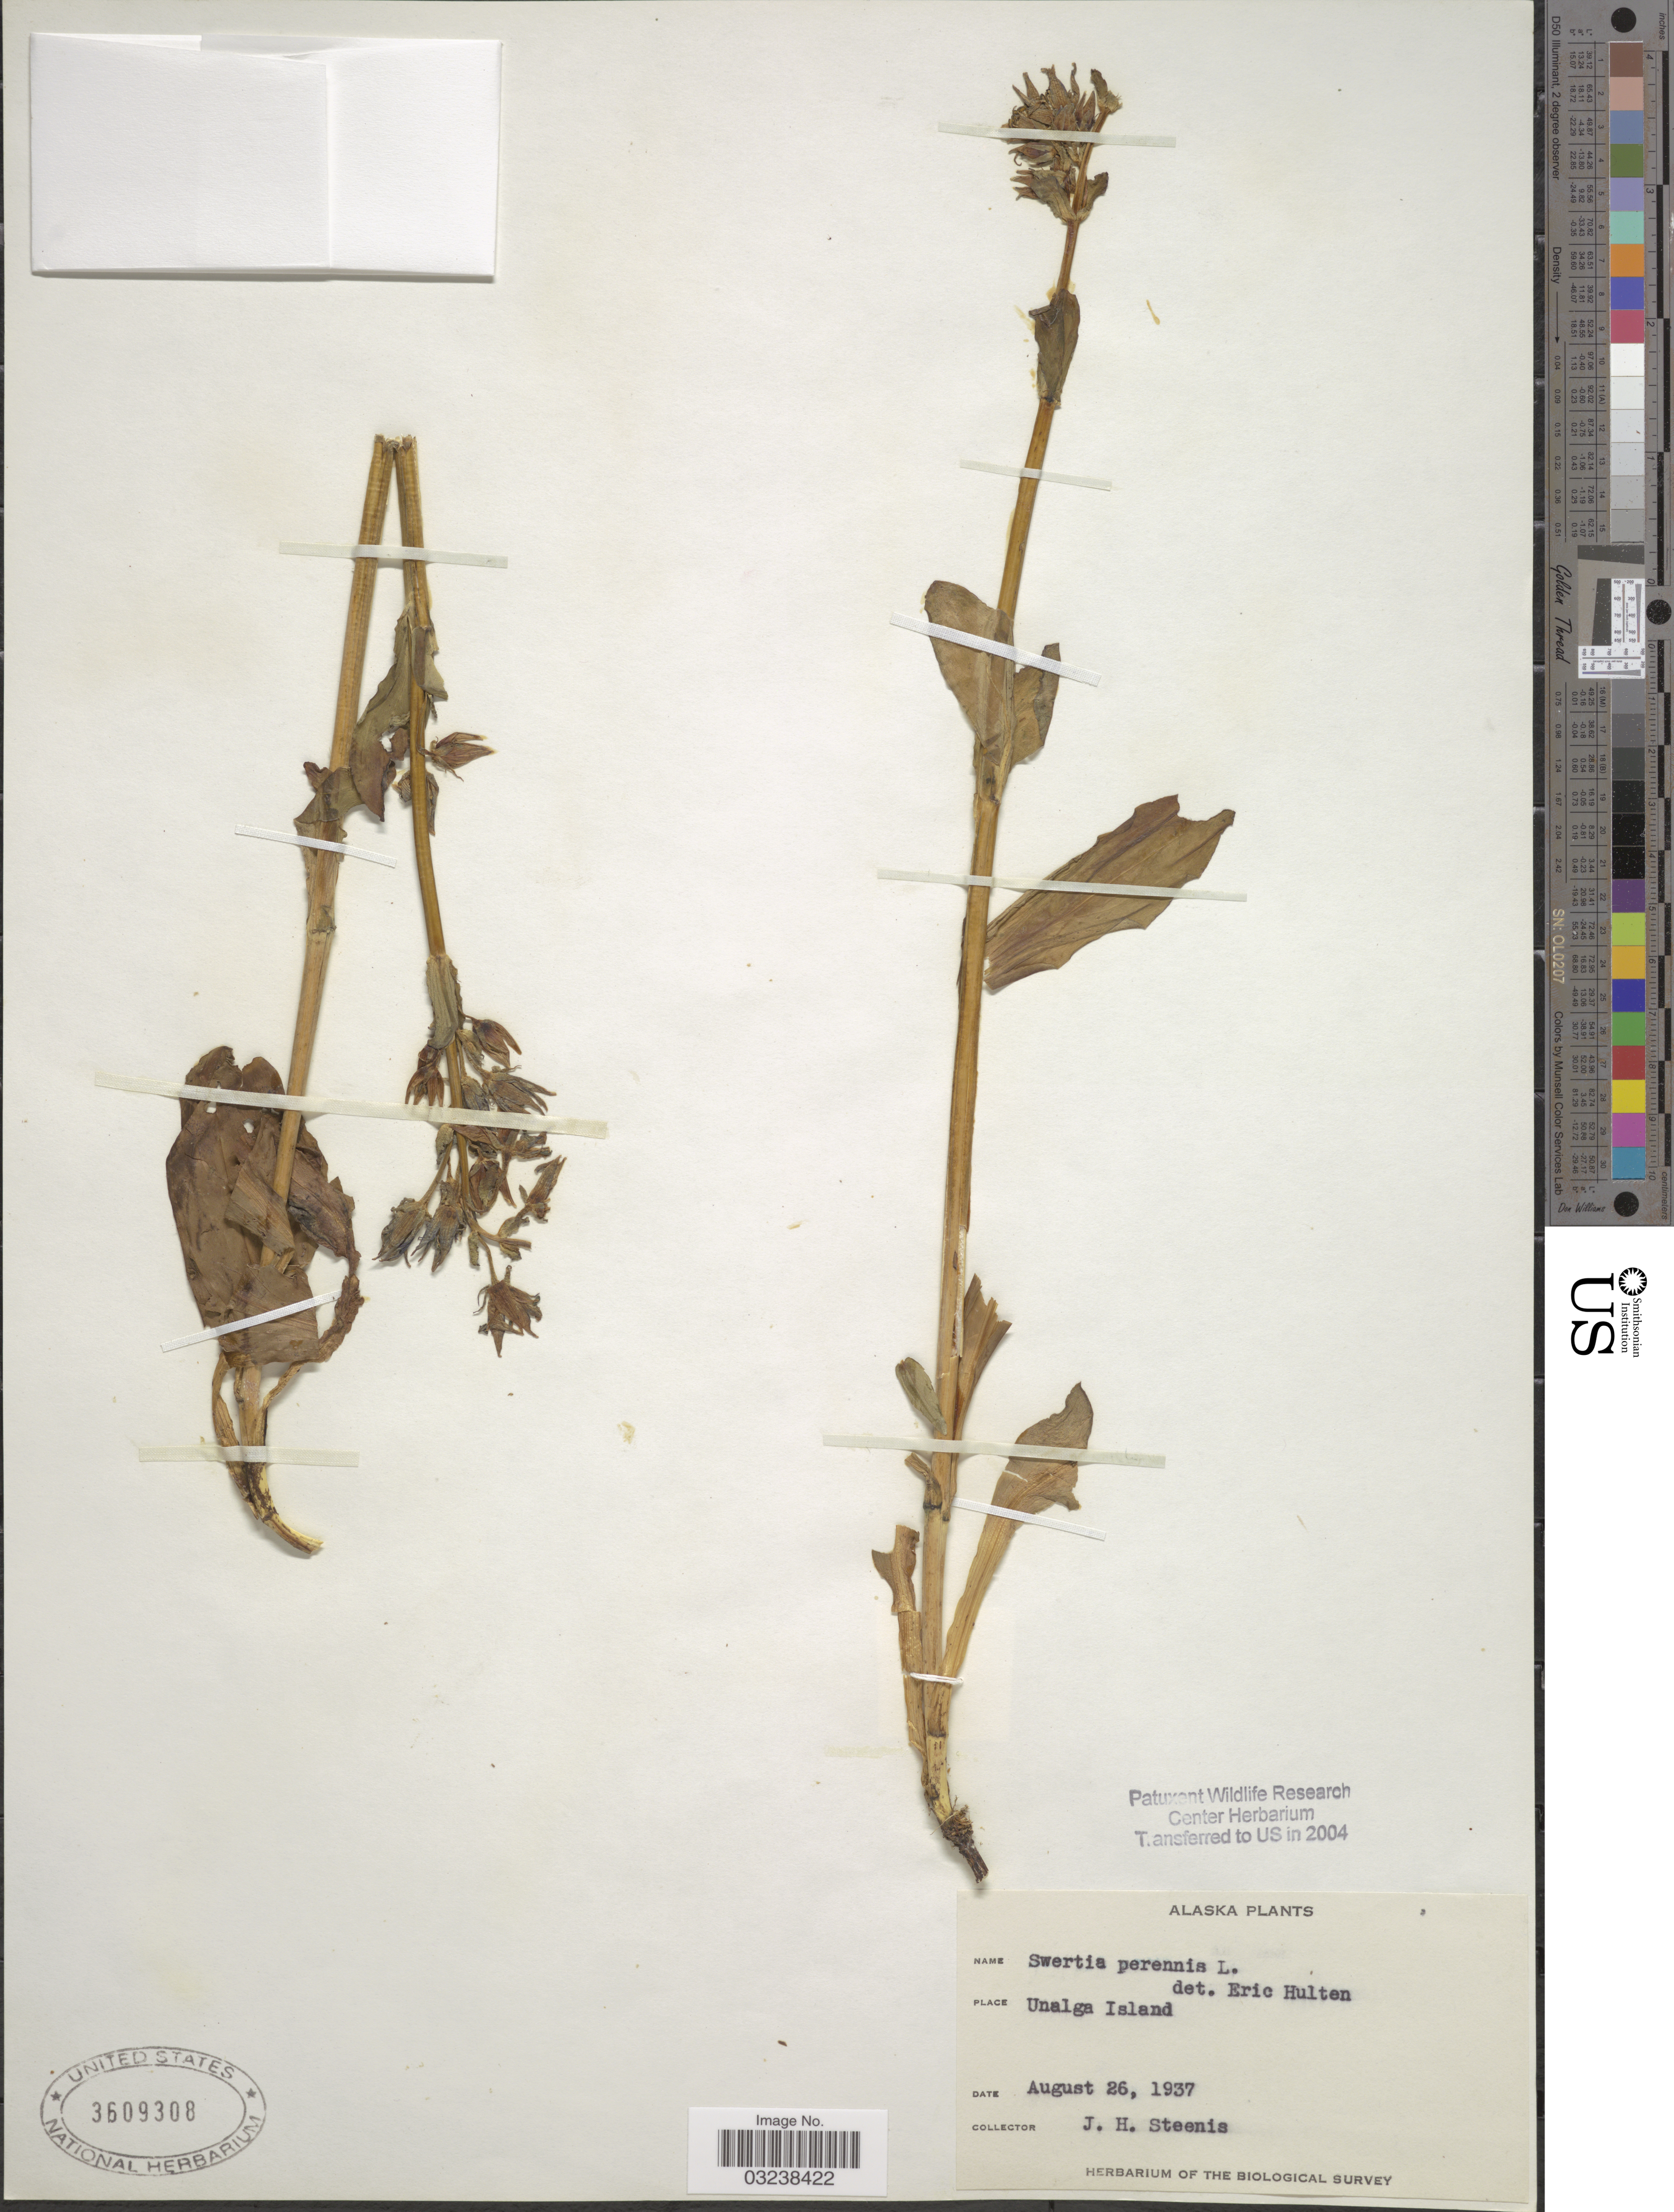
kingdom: Plantae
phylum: Tracheophyta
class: Magnoliopsida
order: Gentianales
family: Gentianaceae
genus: Swertia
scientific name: Swertia perennis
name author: L.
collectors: J. H. Steenis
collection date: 1937-08-26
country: United States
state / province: Alaska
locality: Unalga Island.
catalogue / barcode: US 3609308